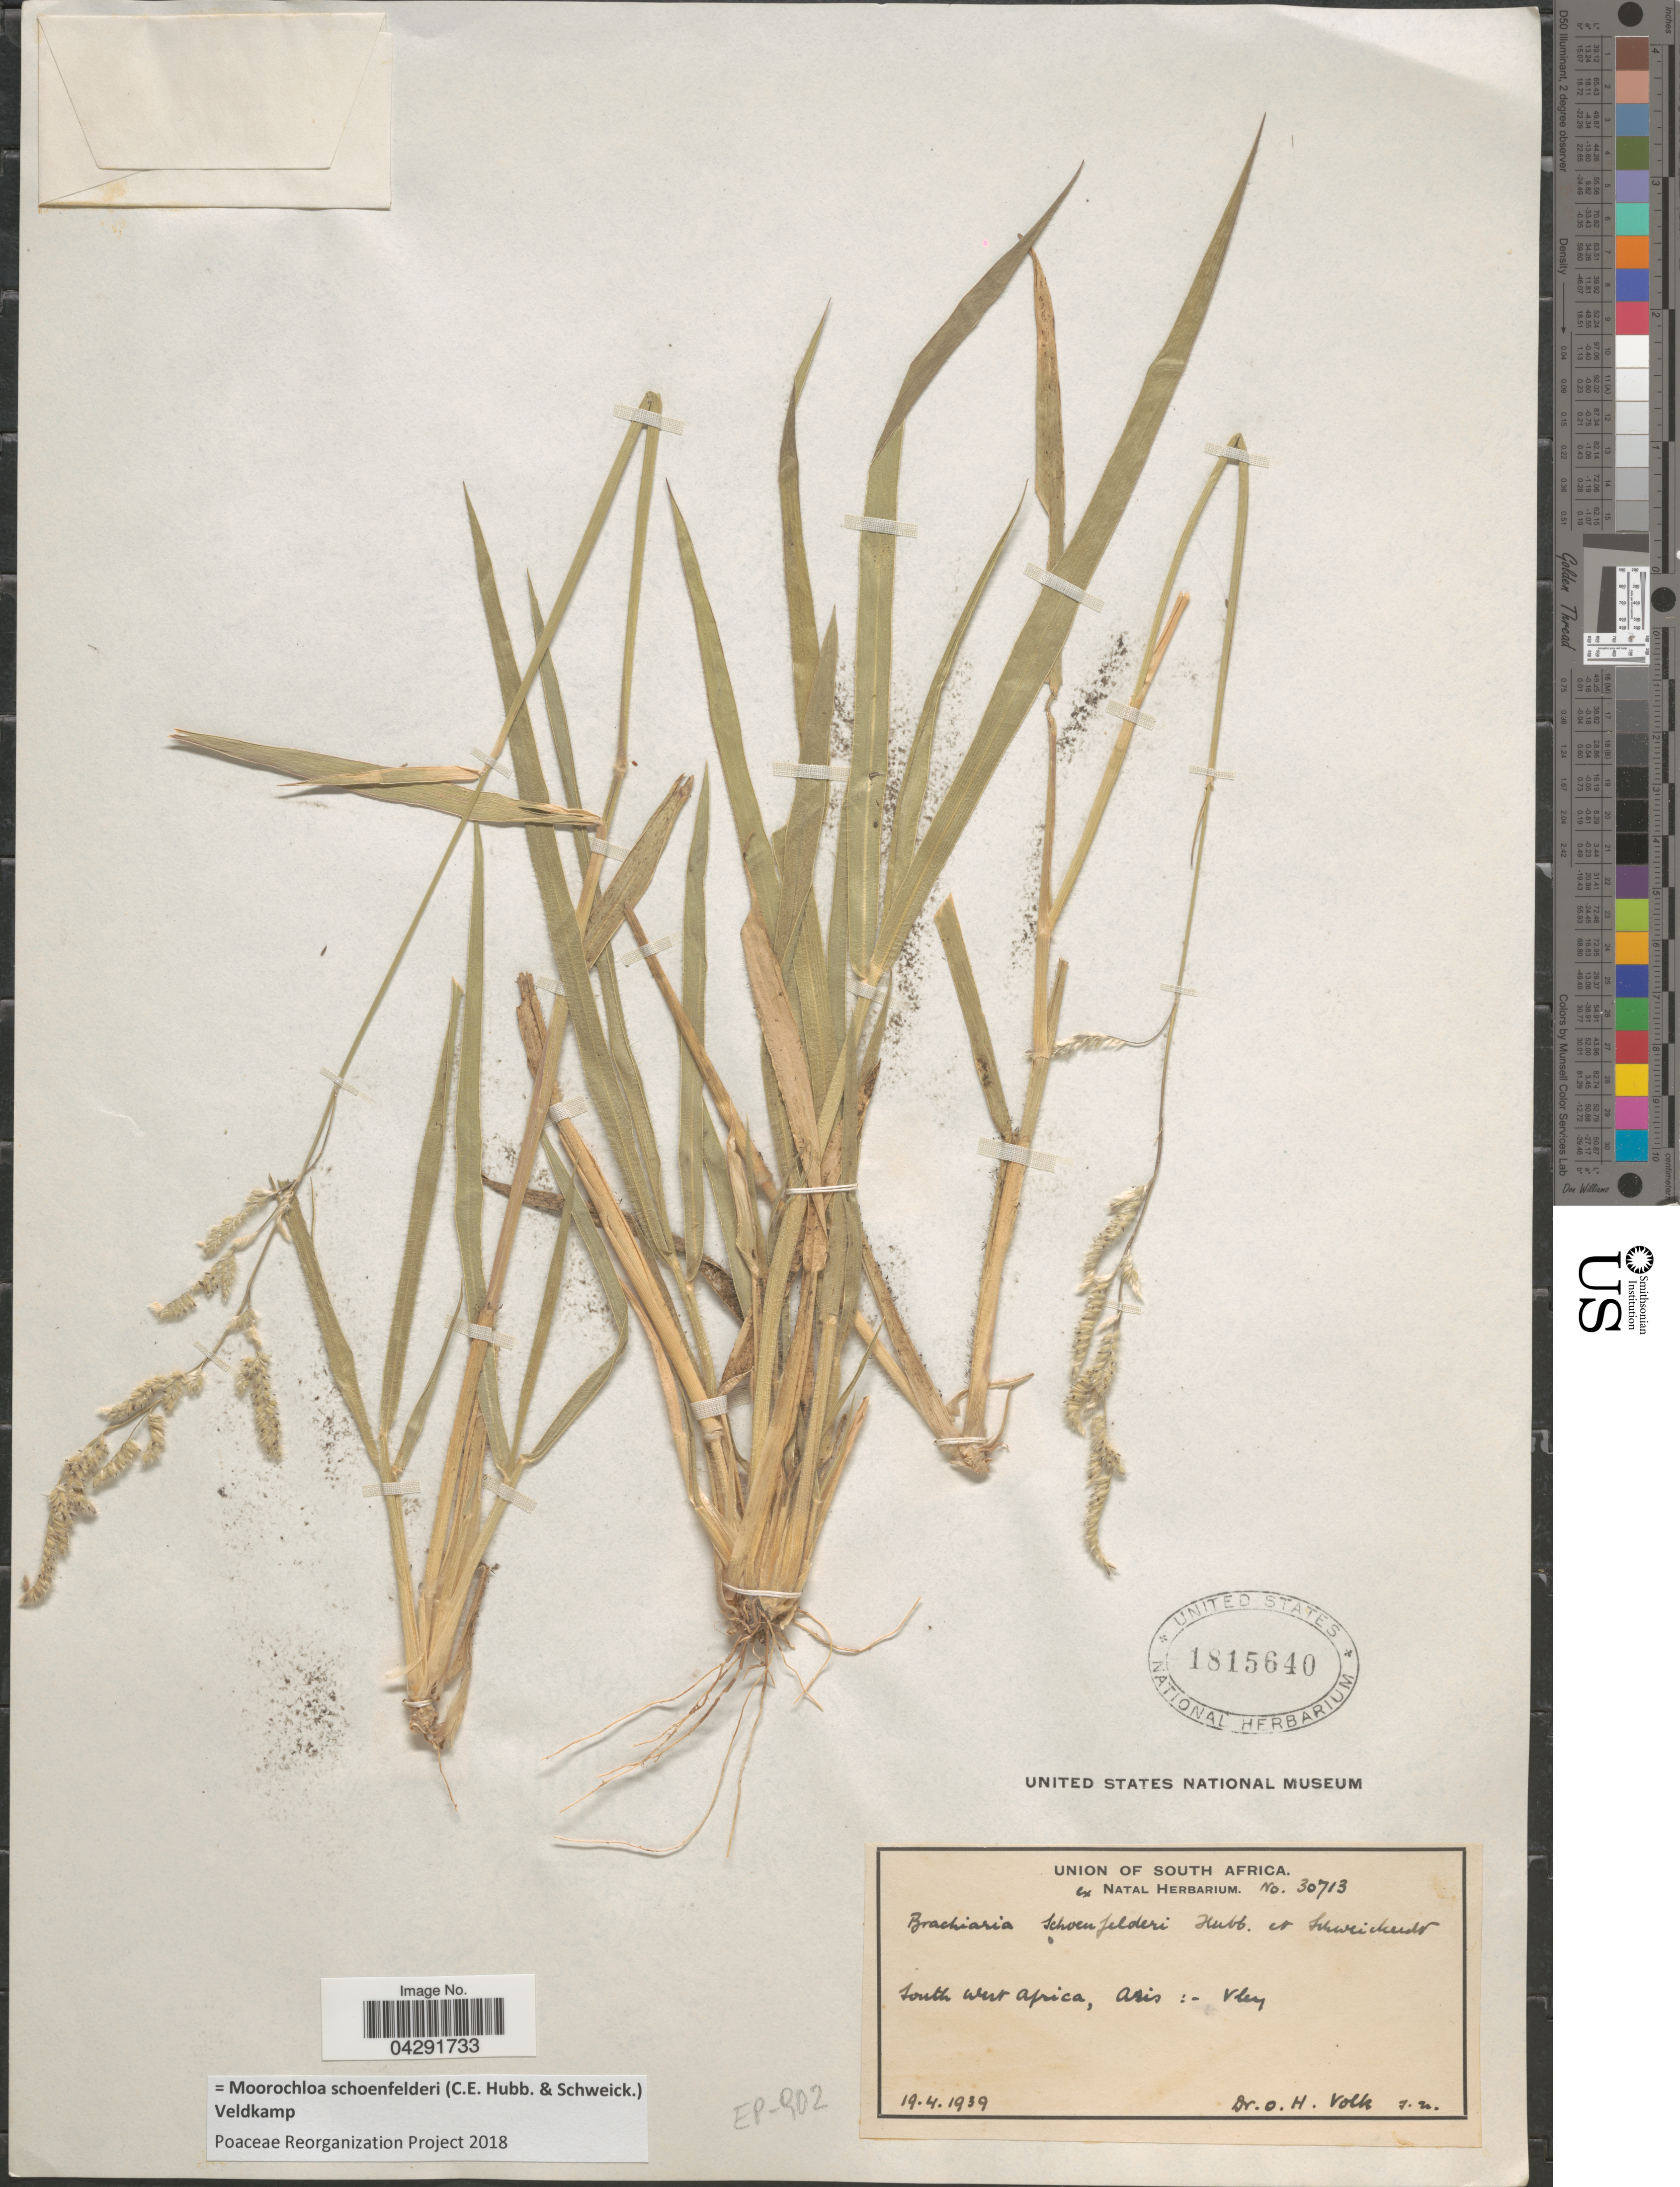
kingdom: Plantae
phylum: Tracheophyta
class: Liliopsida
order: Poales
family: Poaceae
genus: Moorochloa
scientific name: Moorochloa schoenfelderi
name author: (C. E. Hubb. & Schweick.) Veldkamp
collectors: O. Volk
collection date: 1939-04-19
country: Namibia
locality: Union of South Africa. South West Africa, Asis.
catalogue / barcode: US 1815640